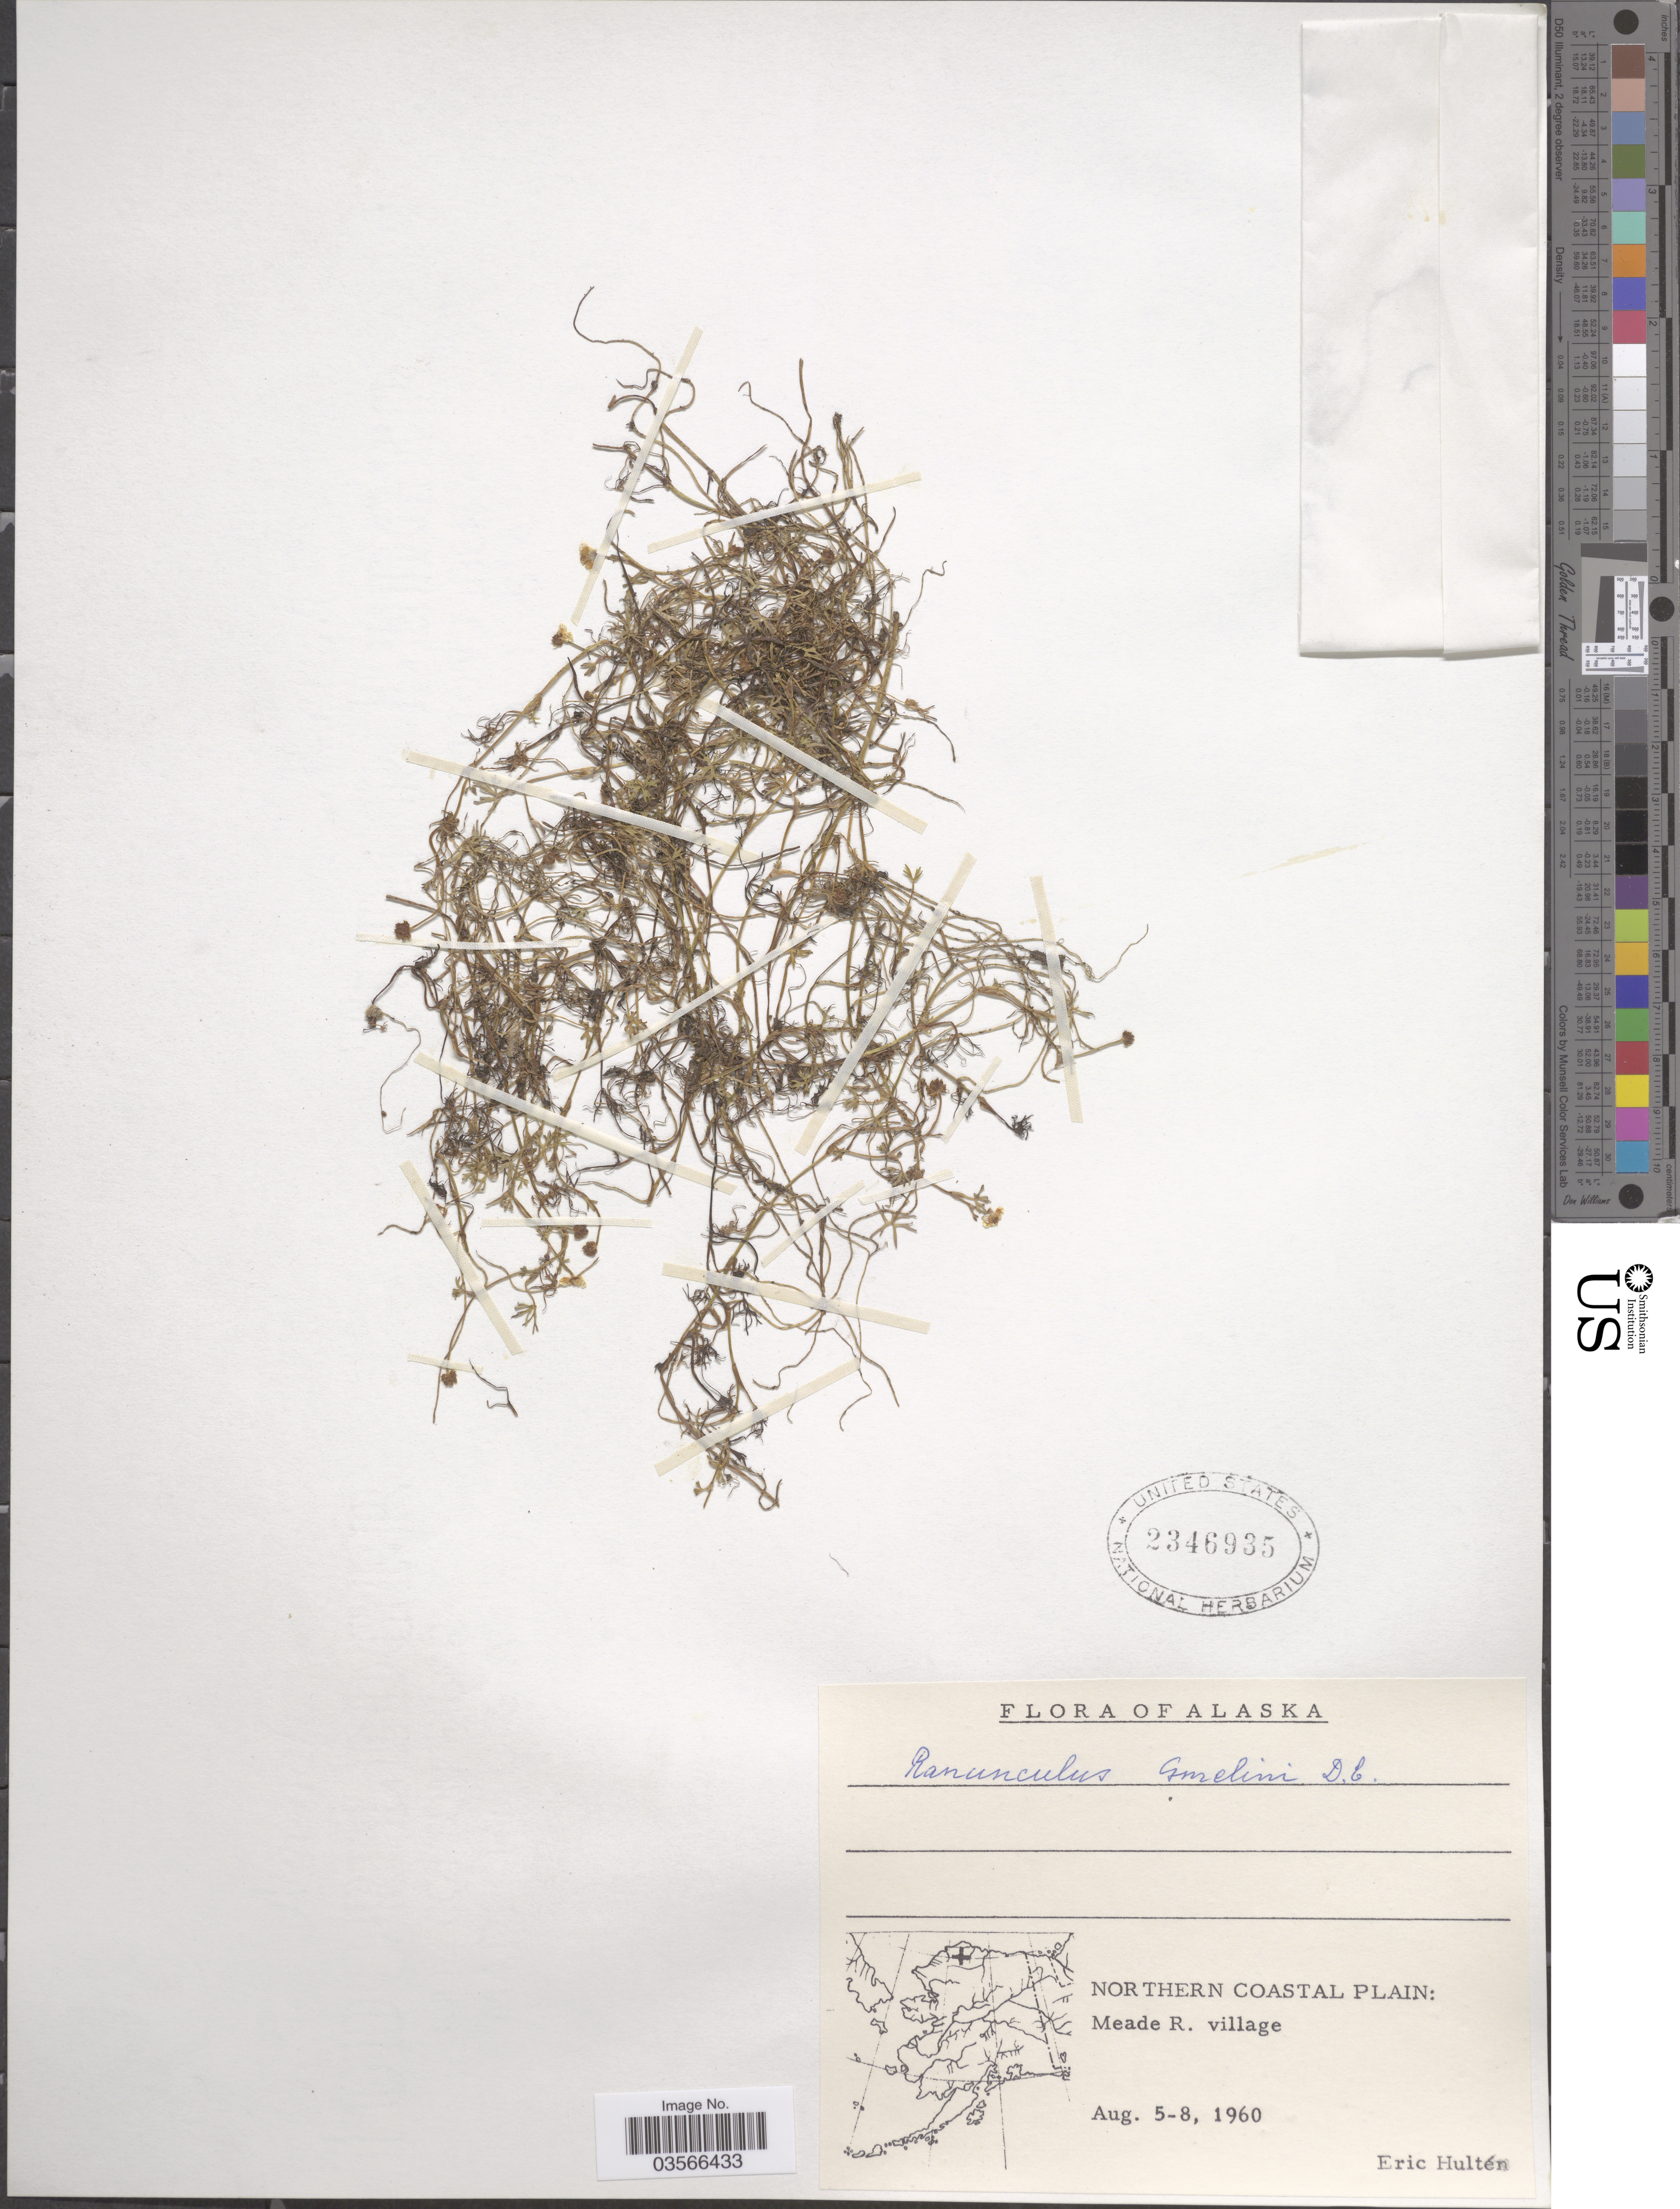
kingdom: Plantae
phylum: Tracheophyta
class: Magnoliopsida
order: Ranunculales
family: Ranunculaceae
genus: Ranunculus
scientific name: Ranunculus gmelinii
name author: DC.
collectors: E. G. Hultén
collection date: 1960-08-05/1960-08-08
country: United States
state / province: Alaska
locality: Northern Coastal Plain: Meade R. village.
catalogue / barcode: US 2346935